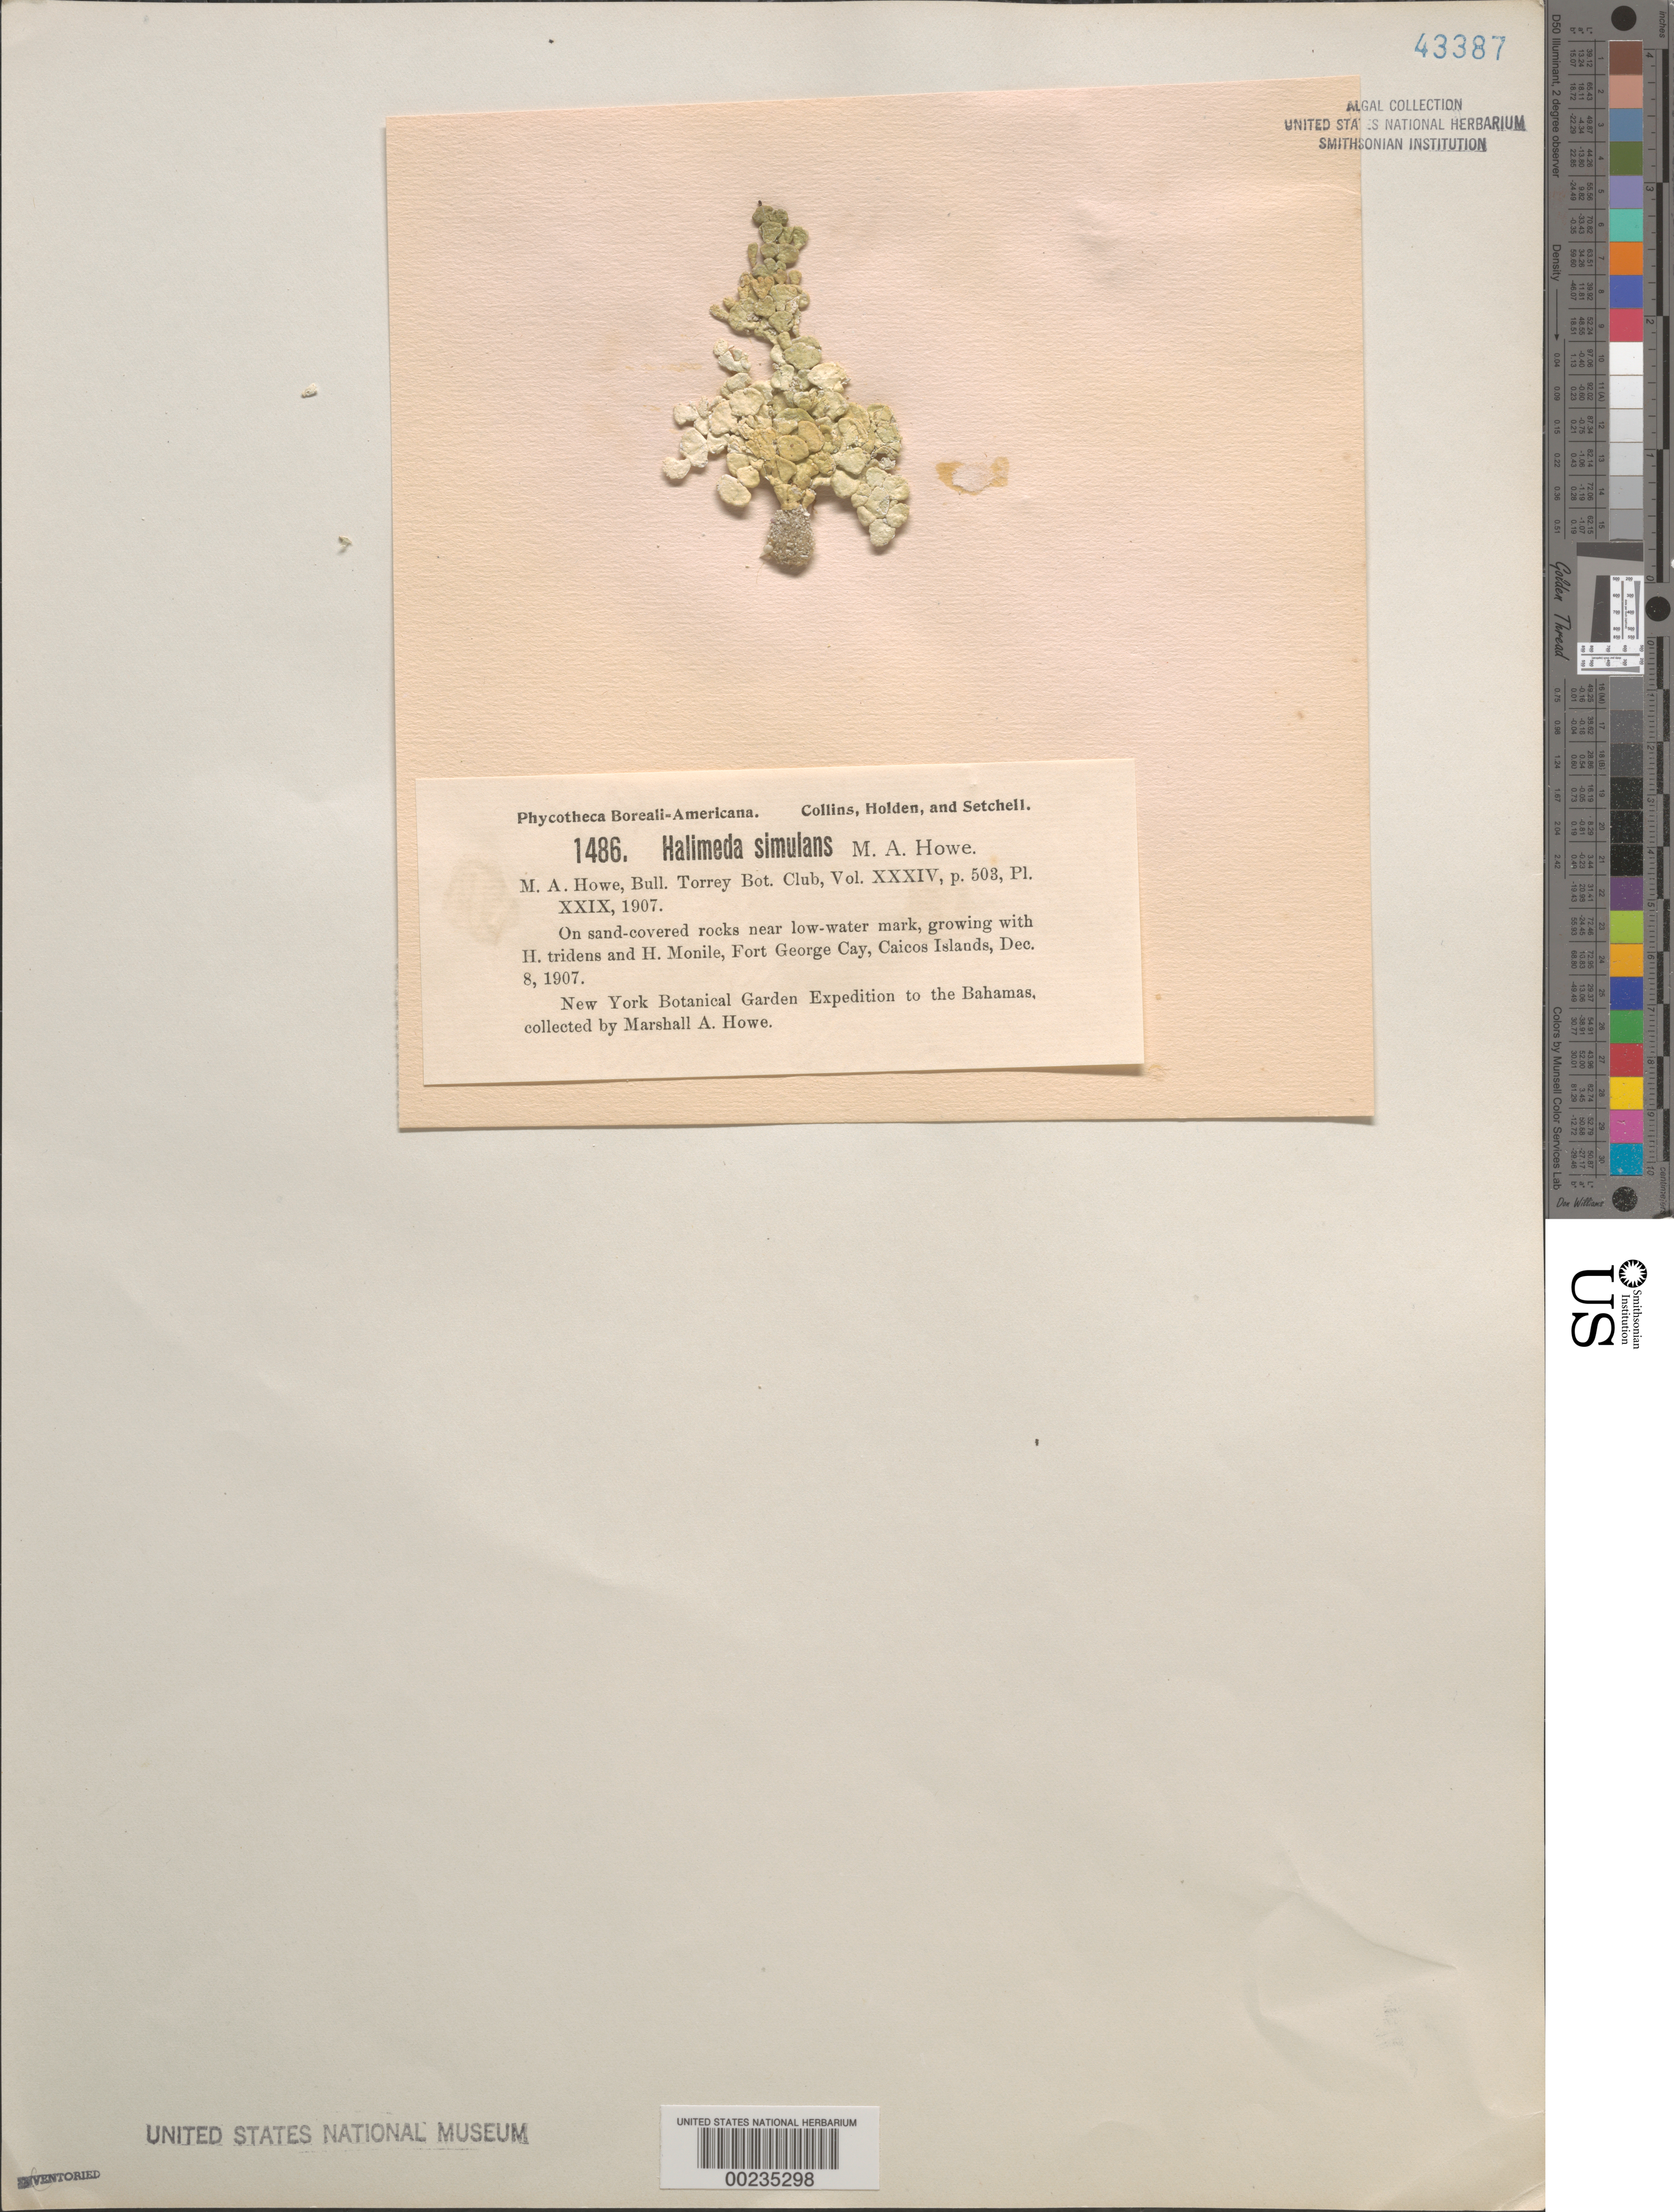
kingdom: Plantae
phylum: Chlorophyta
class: Ulvophyceae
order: Bryopsidales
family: Halimedaceae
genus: Halimeda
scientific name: Halimeda simulans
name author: M. Howe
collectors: M. A. Howe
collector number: PB-A 1486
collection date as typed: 08 Dec 1907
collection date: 1907-12-08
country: Turks and Caicos Islands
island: Fort George Cay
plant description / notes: Collins, Holden & Setchell, Phycotheca Boreali-Americana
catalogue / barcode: US 43387